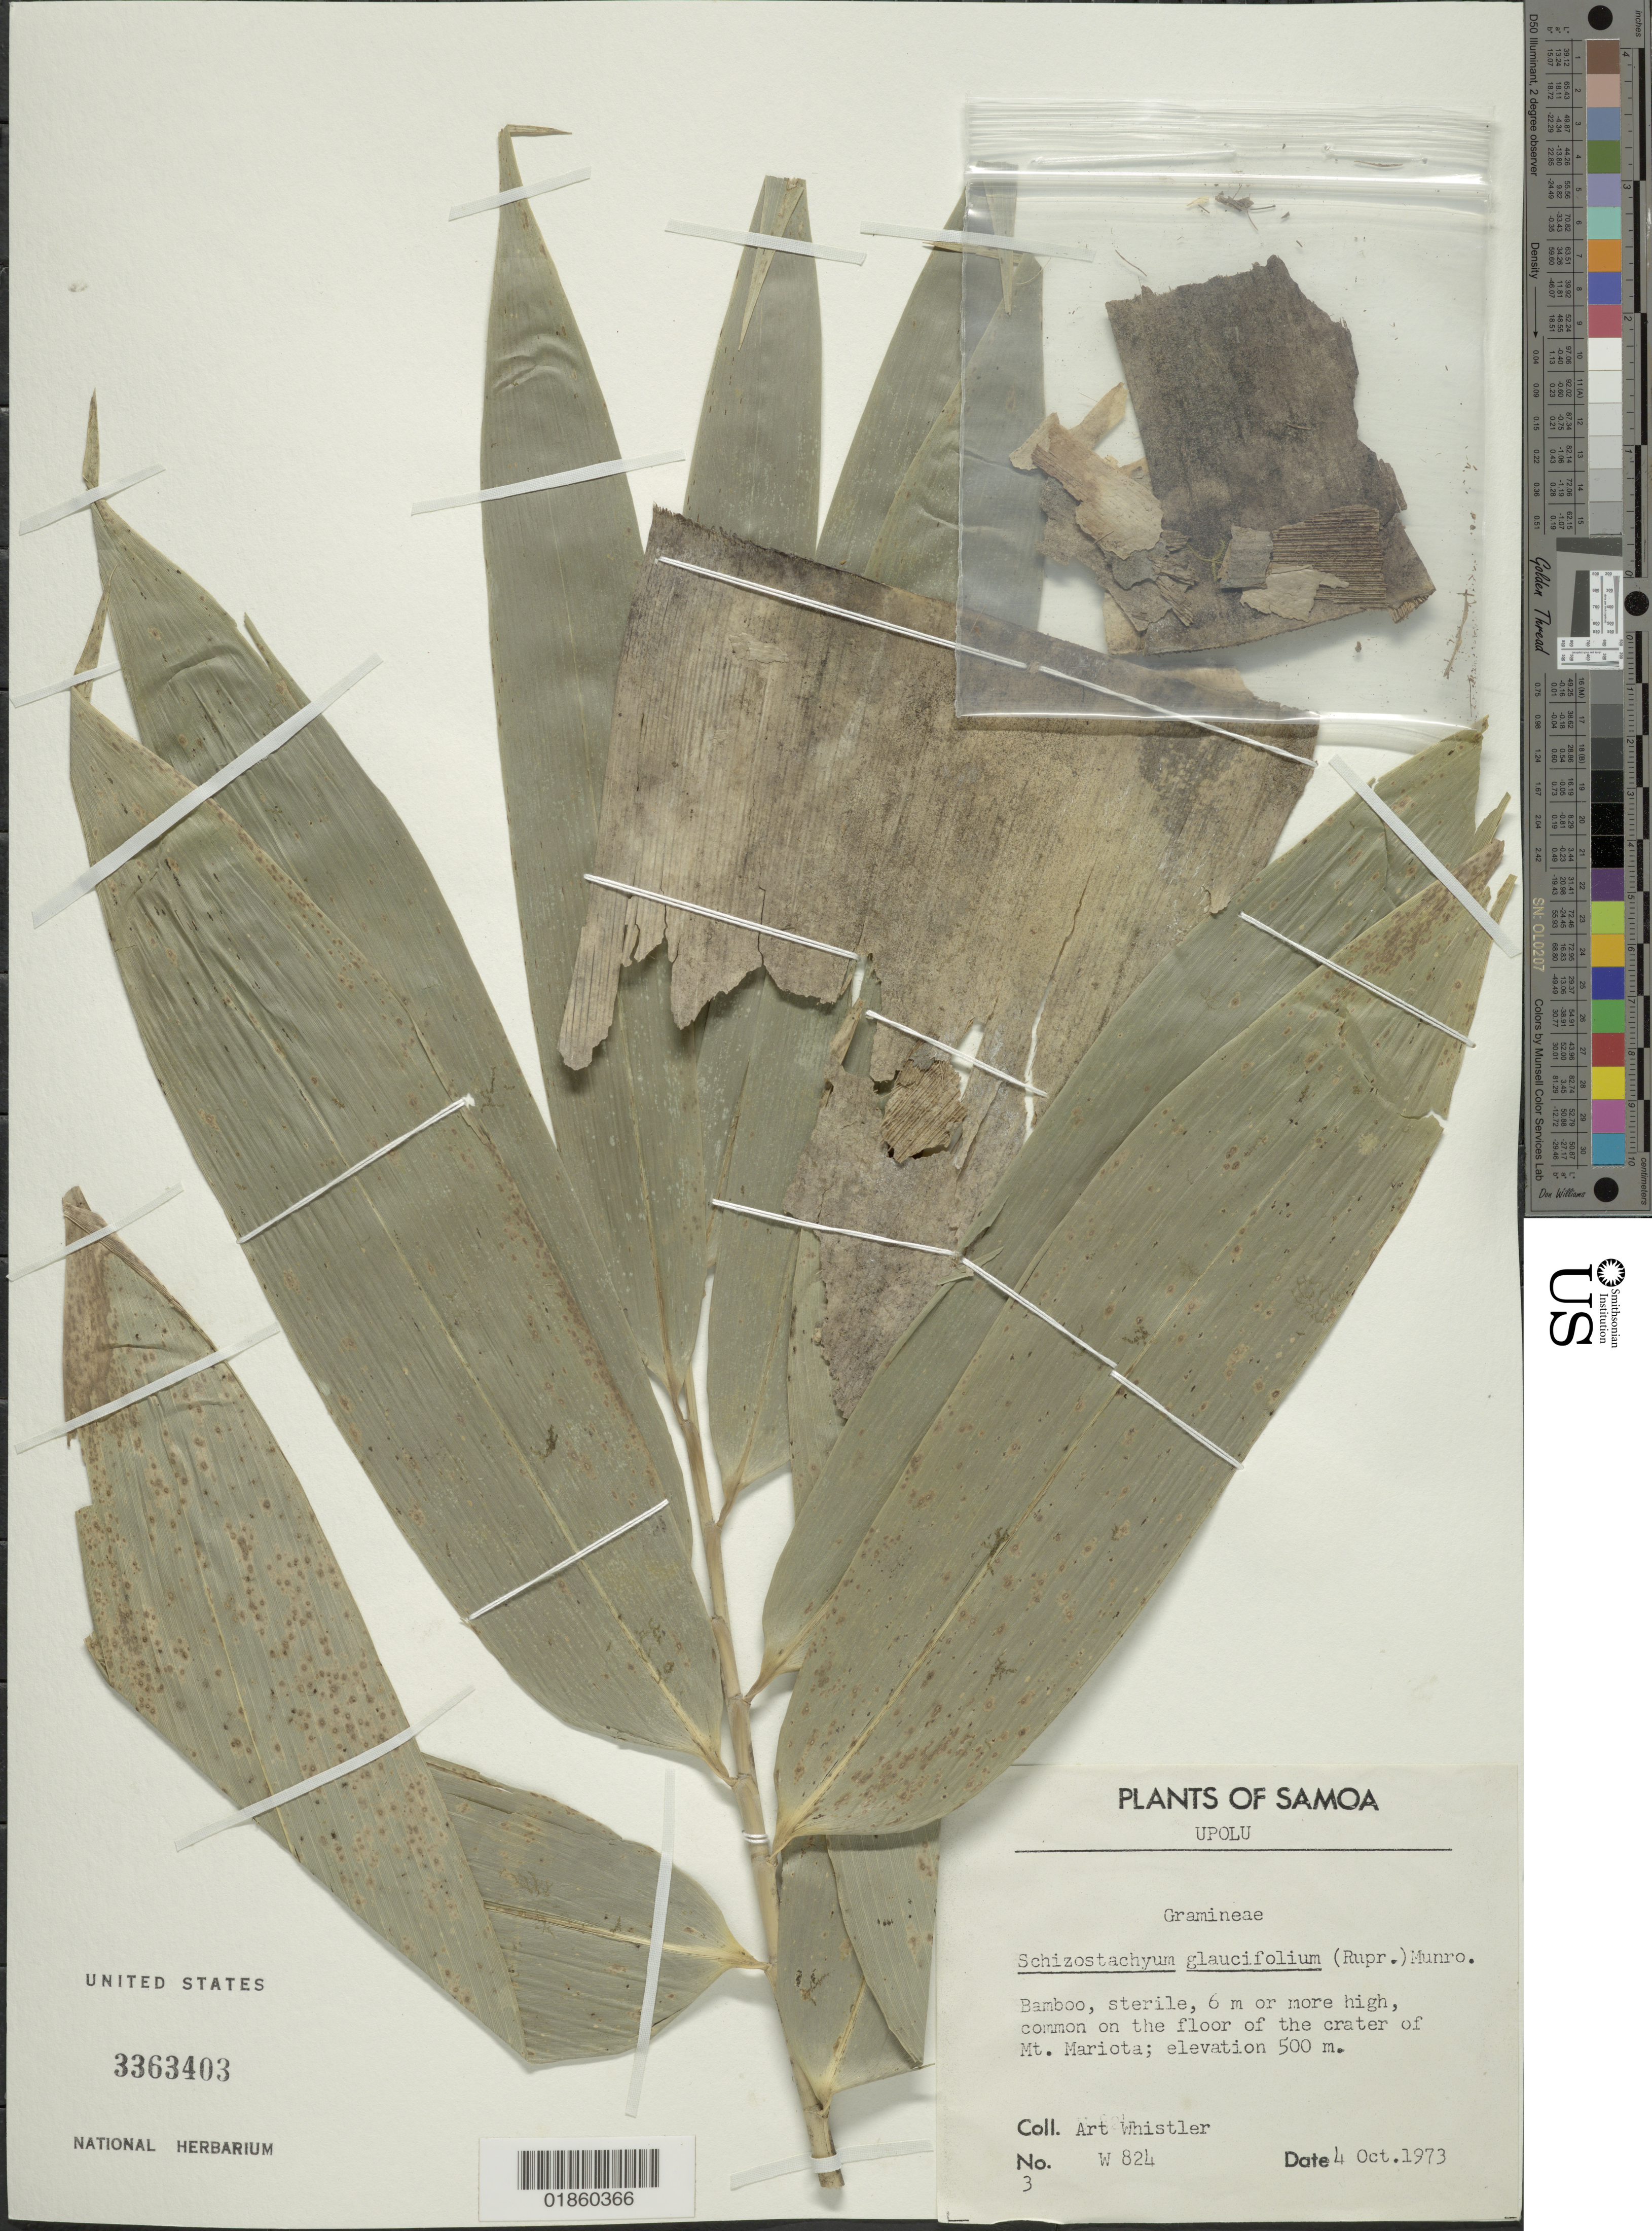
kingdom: Plantae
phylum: Tracheophyta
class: Liliopsida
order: Poales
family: Poaceae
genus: Schizostachyum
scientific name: Schizostachyum glaucifolium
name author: (Rupr.) Munro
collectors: A. Whistler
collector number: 824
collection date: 1973-10-04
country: Samoa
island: Upolu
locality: Upolu island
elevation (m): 500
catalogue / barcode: US 3363403